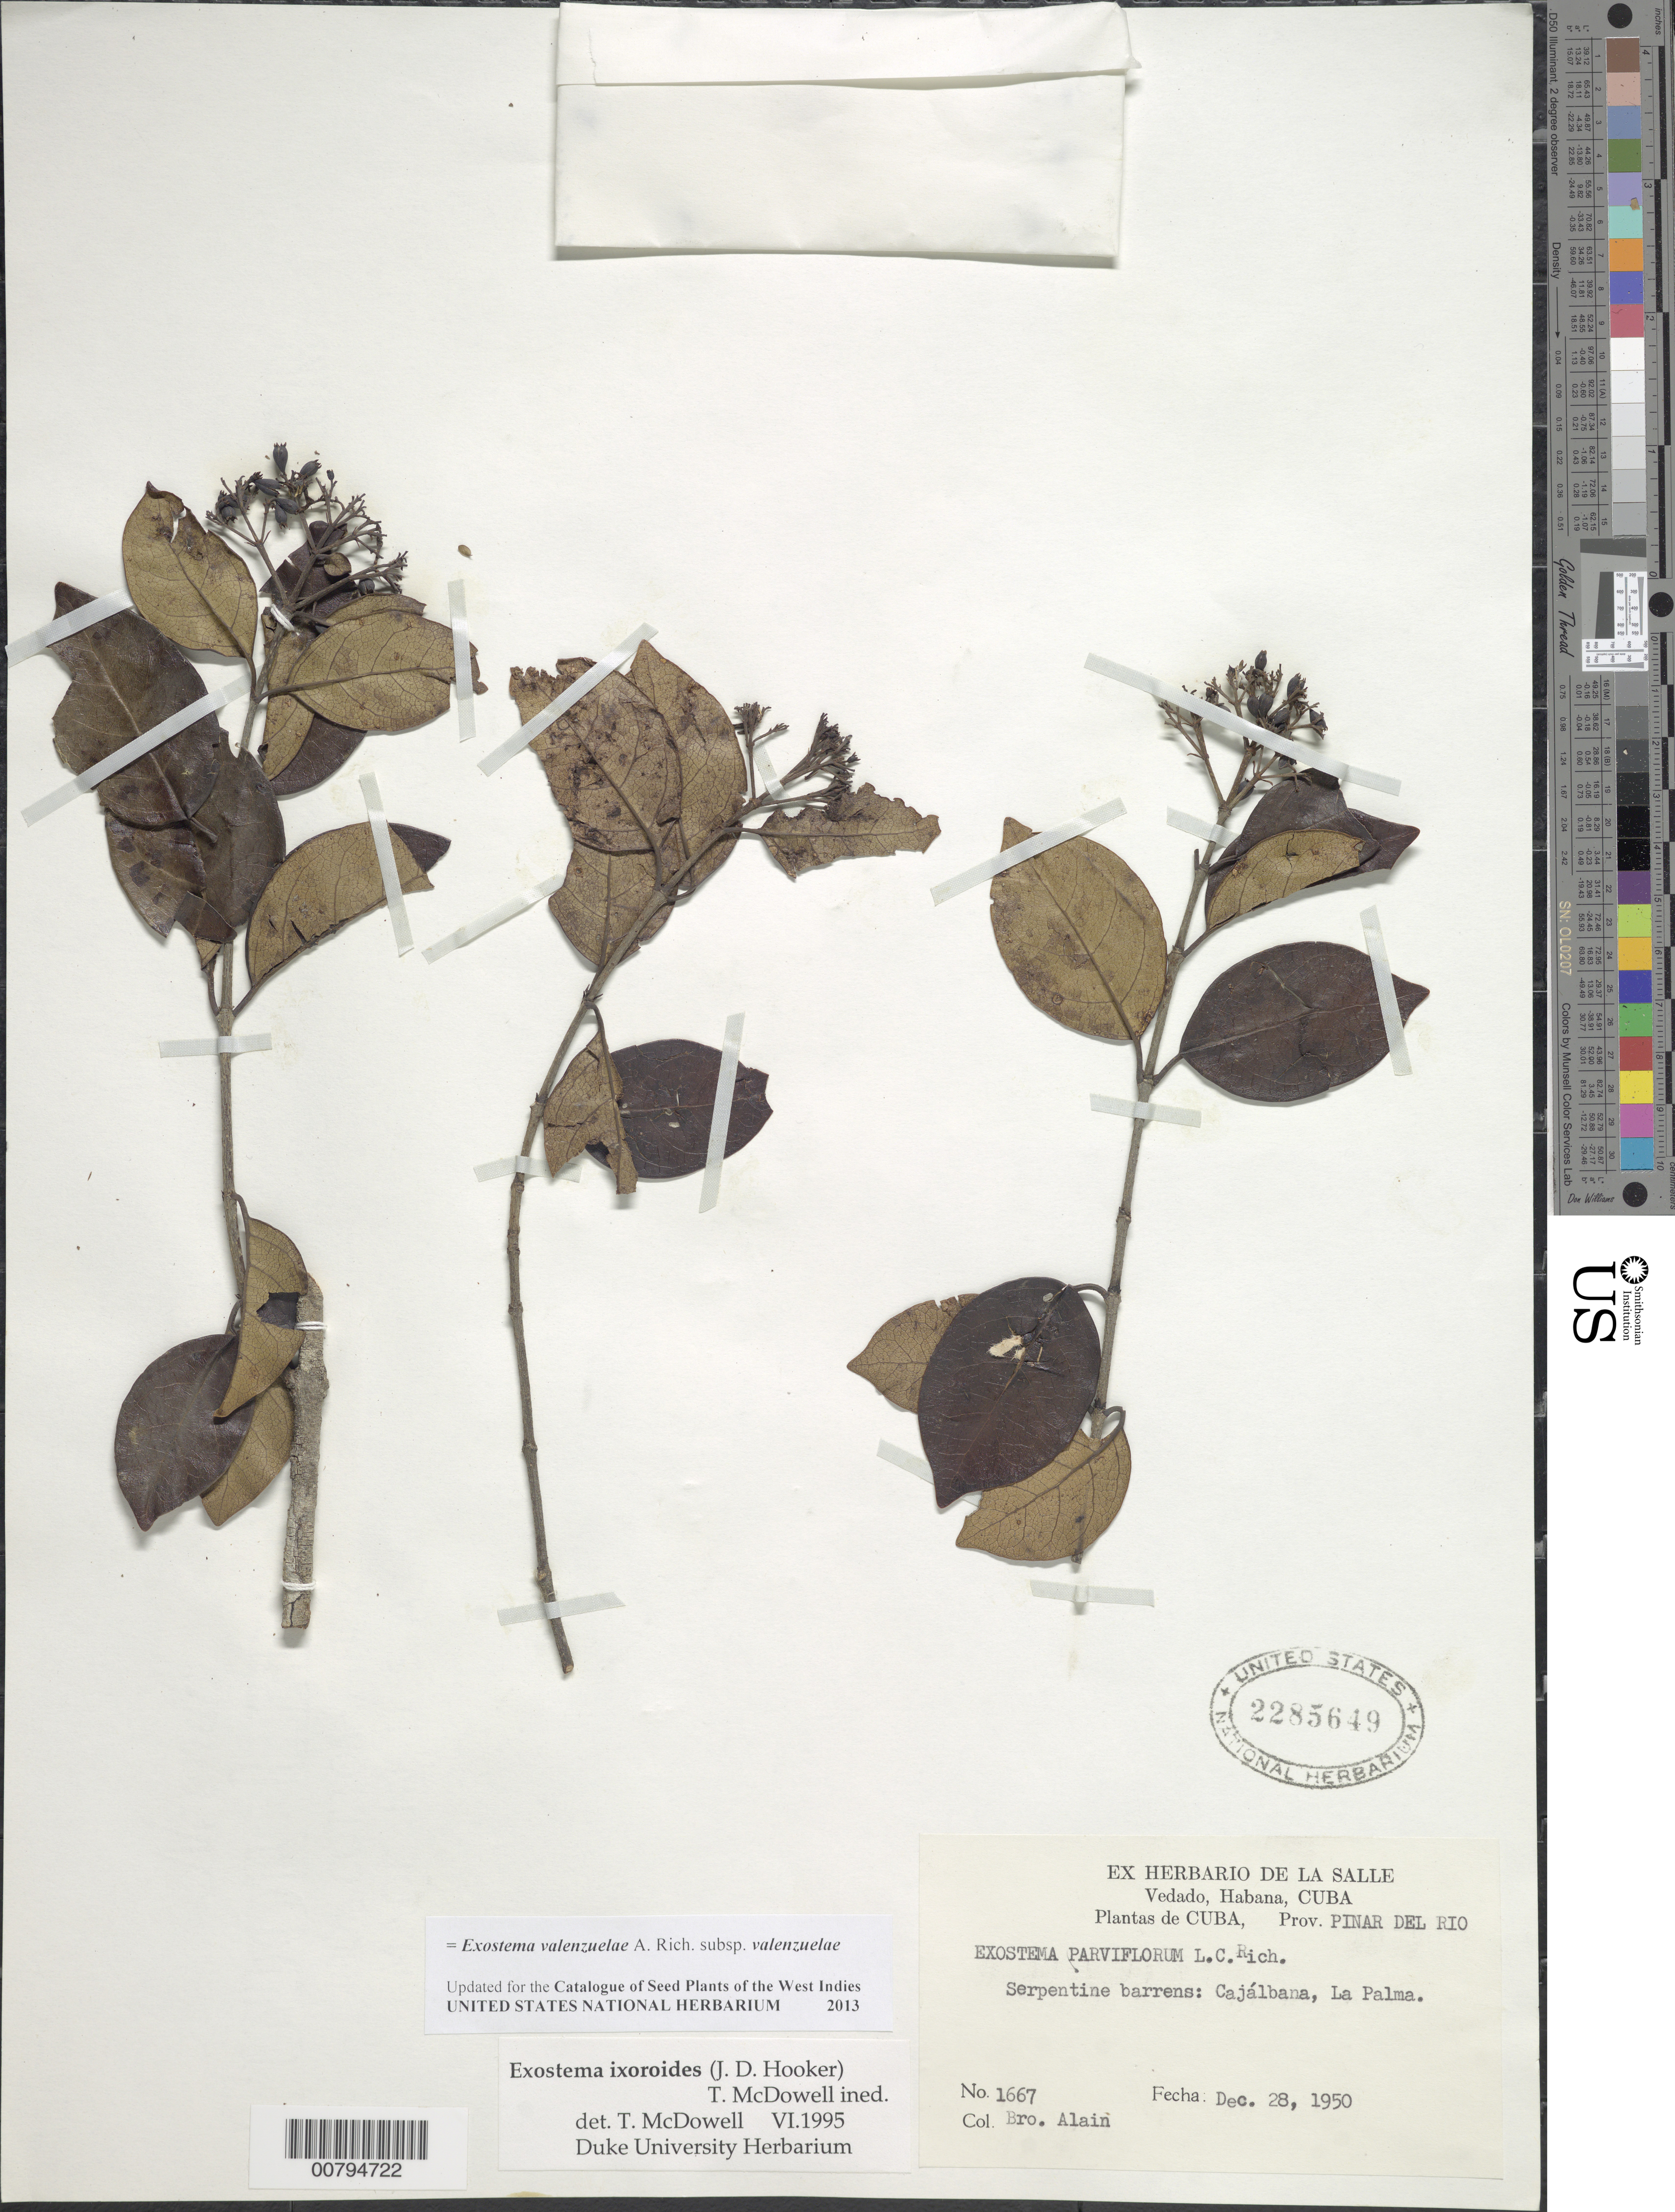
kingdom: Plantae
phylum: Tracheophyta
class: Magnoliopsida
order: Gentianales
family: Rubiaceae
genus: Exostema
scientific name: Exostema valenzuelae subsp. valenzuelae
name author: A. Rich.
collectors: A. H. Liogier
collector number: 1667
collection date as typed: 28 Dec 1950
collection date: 1950-12-28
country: Cuba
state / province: Pinar del Río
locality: Cajalbana, La Palma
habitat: Serpentine Barrens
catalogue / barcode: US 2285649